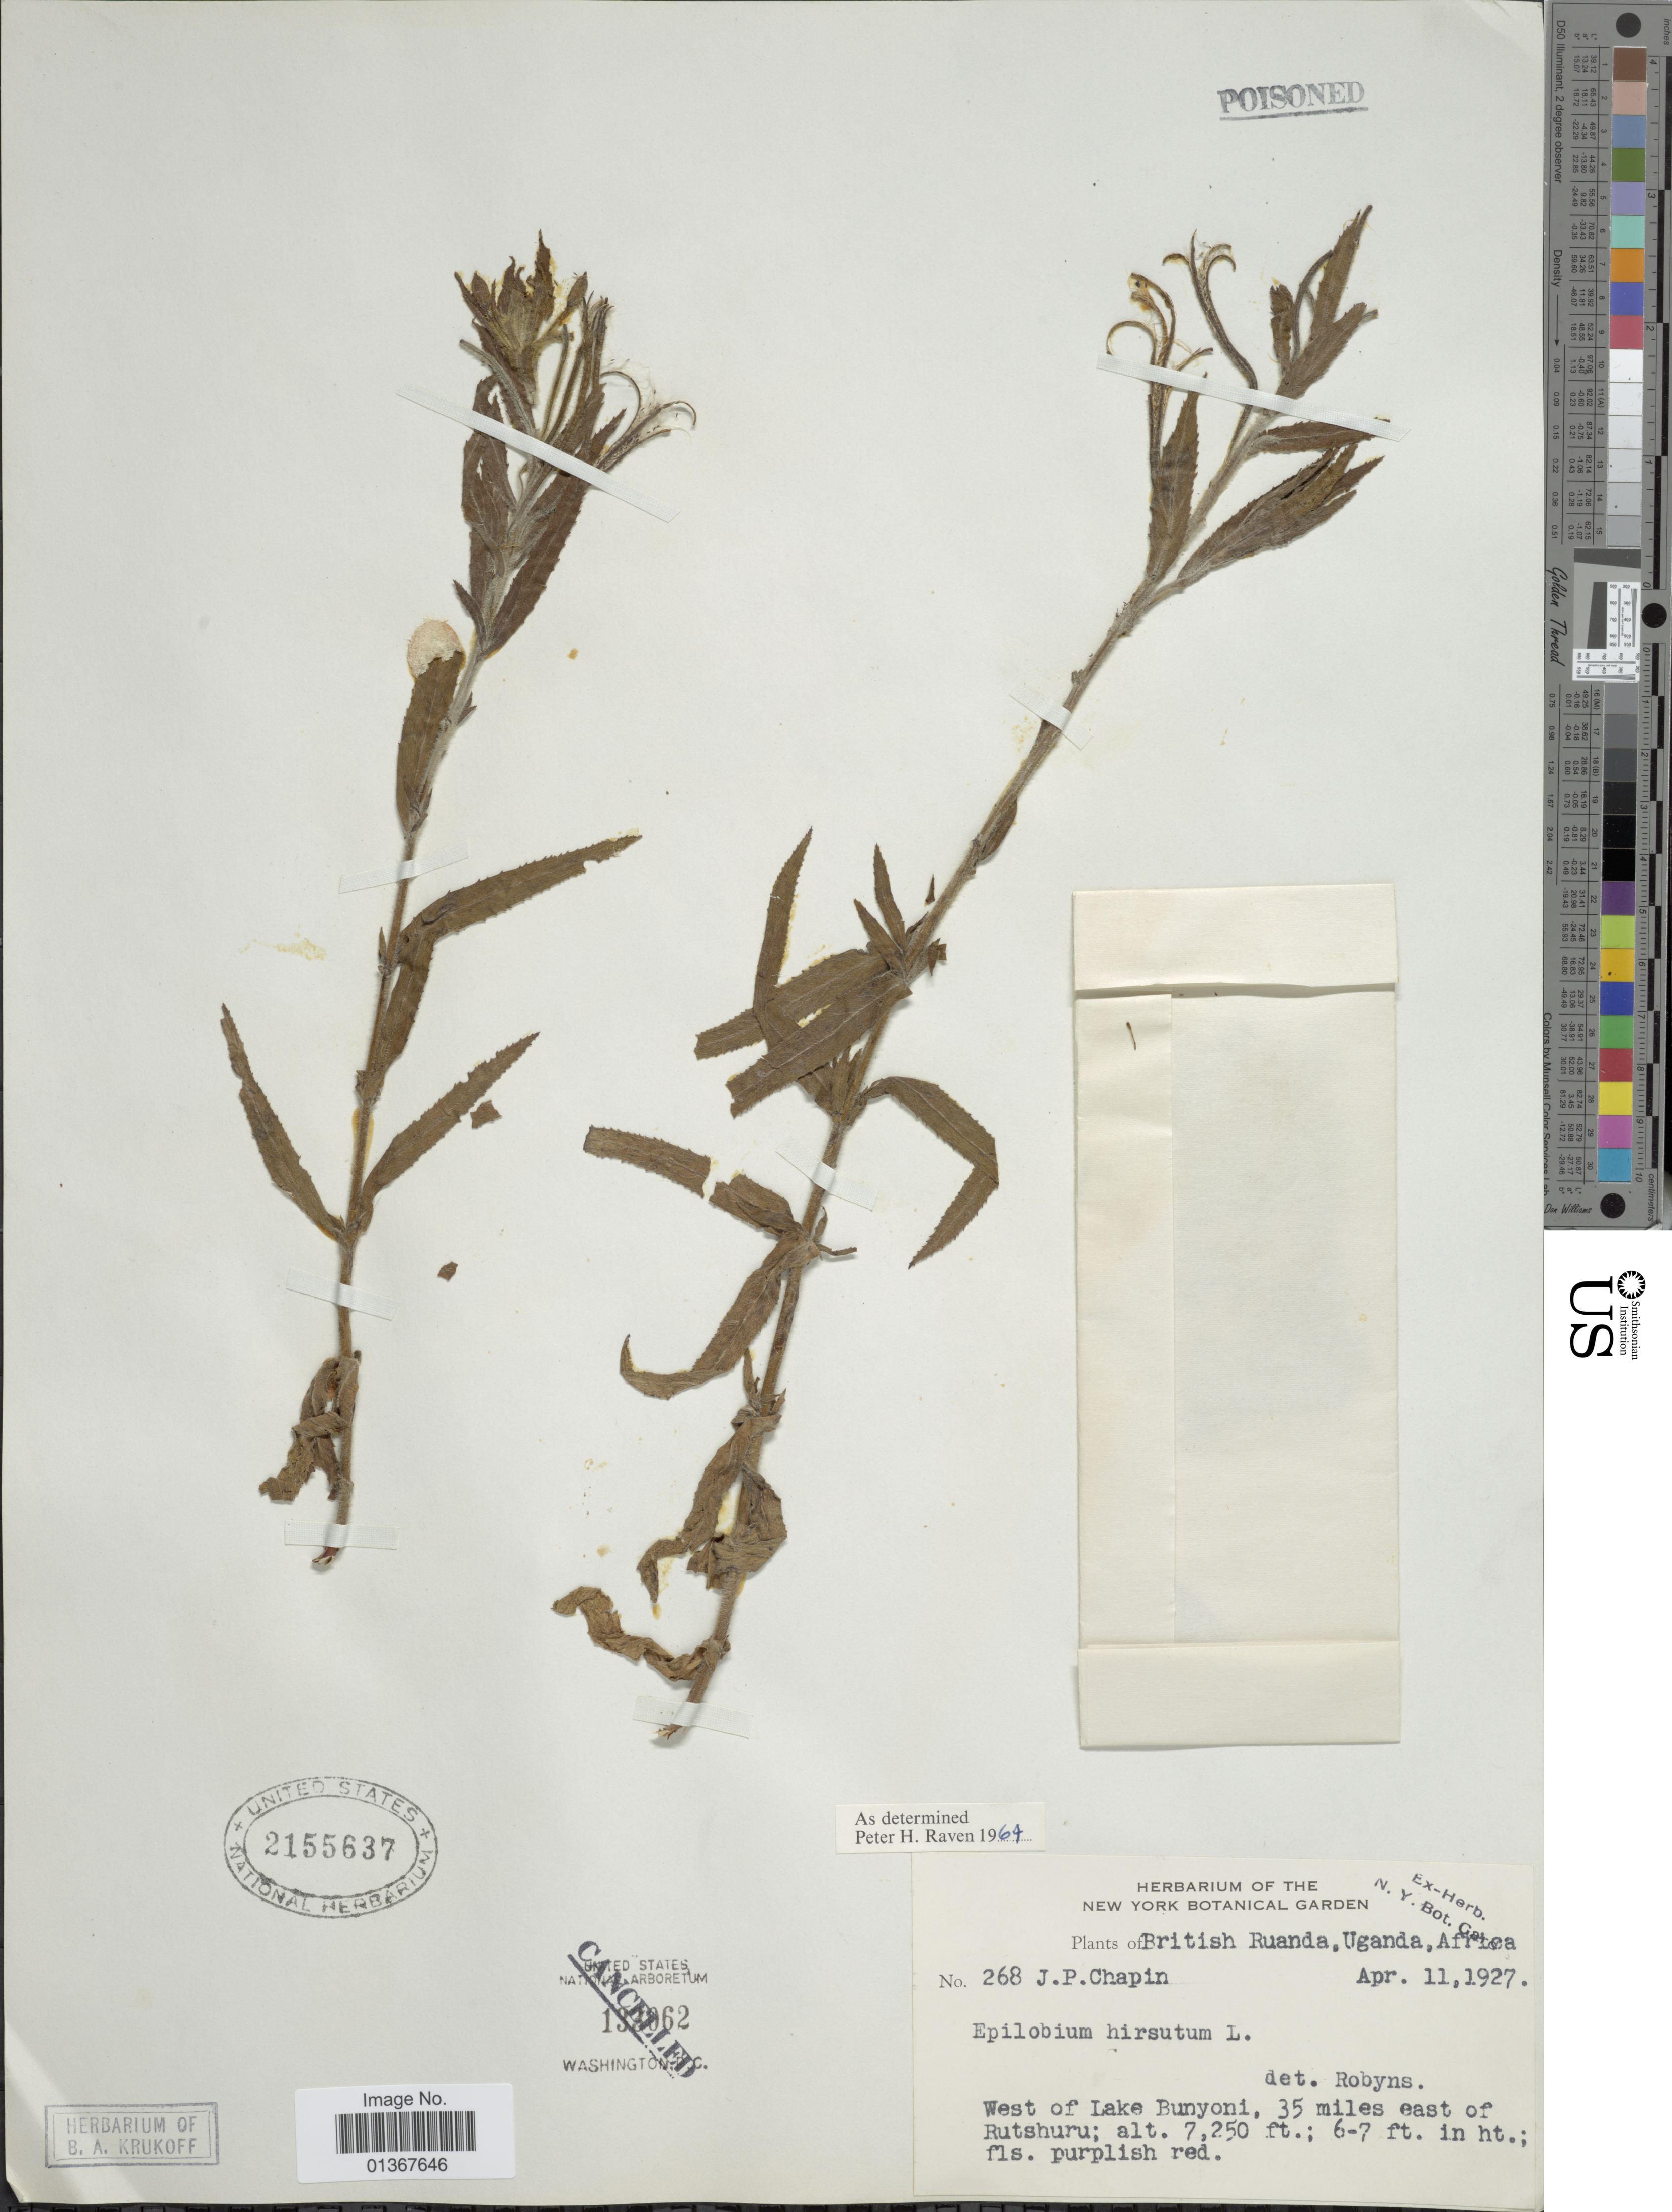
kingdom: Plantae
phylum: Tracheophyta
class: Magnoliopsida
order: Myrtales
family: Onagraceae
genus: Epilobium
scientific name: Epilobium hirsutum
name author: L.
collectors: J. Chapin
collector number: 268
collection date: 1927-04-11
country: Uganda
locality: British Ruanda, Uganda, Africa. west of Lake Bunyoni, 35 miles east of Rutshuru.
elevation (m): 2210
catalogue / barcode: US 2155637